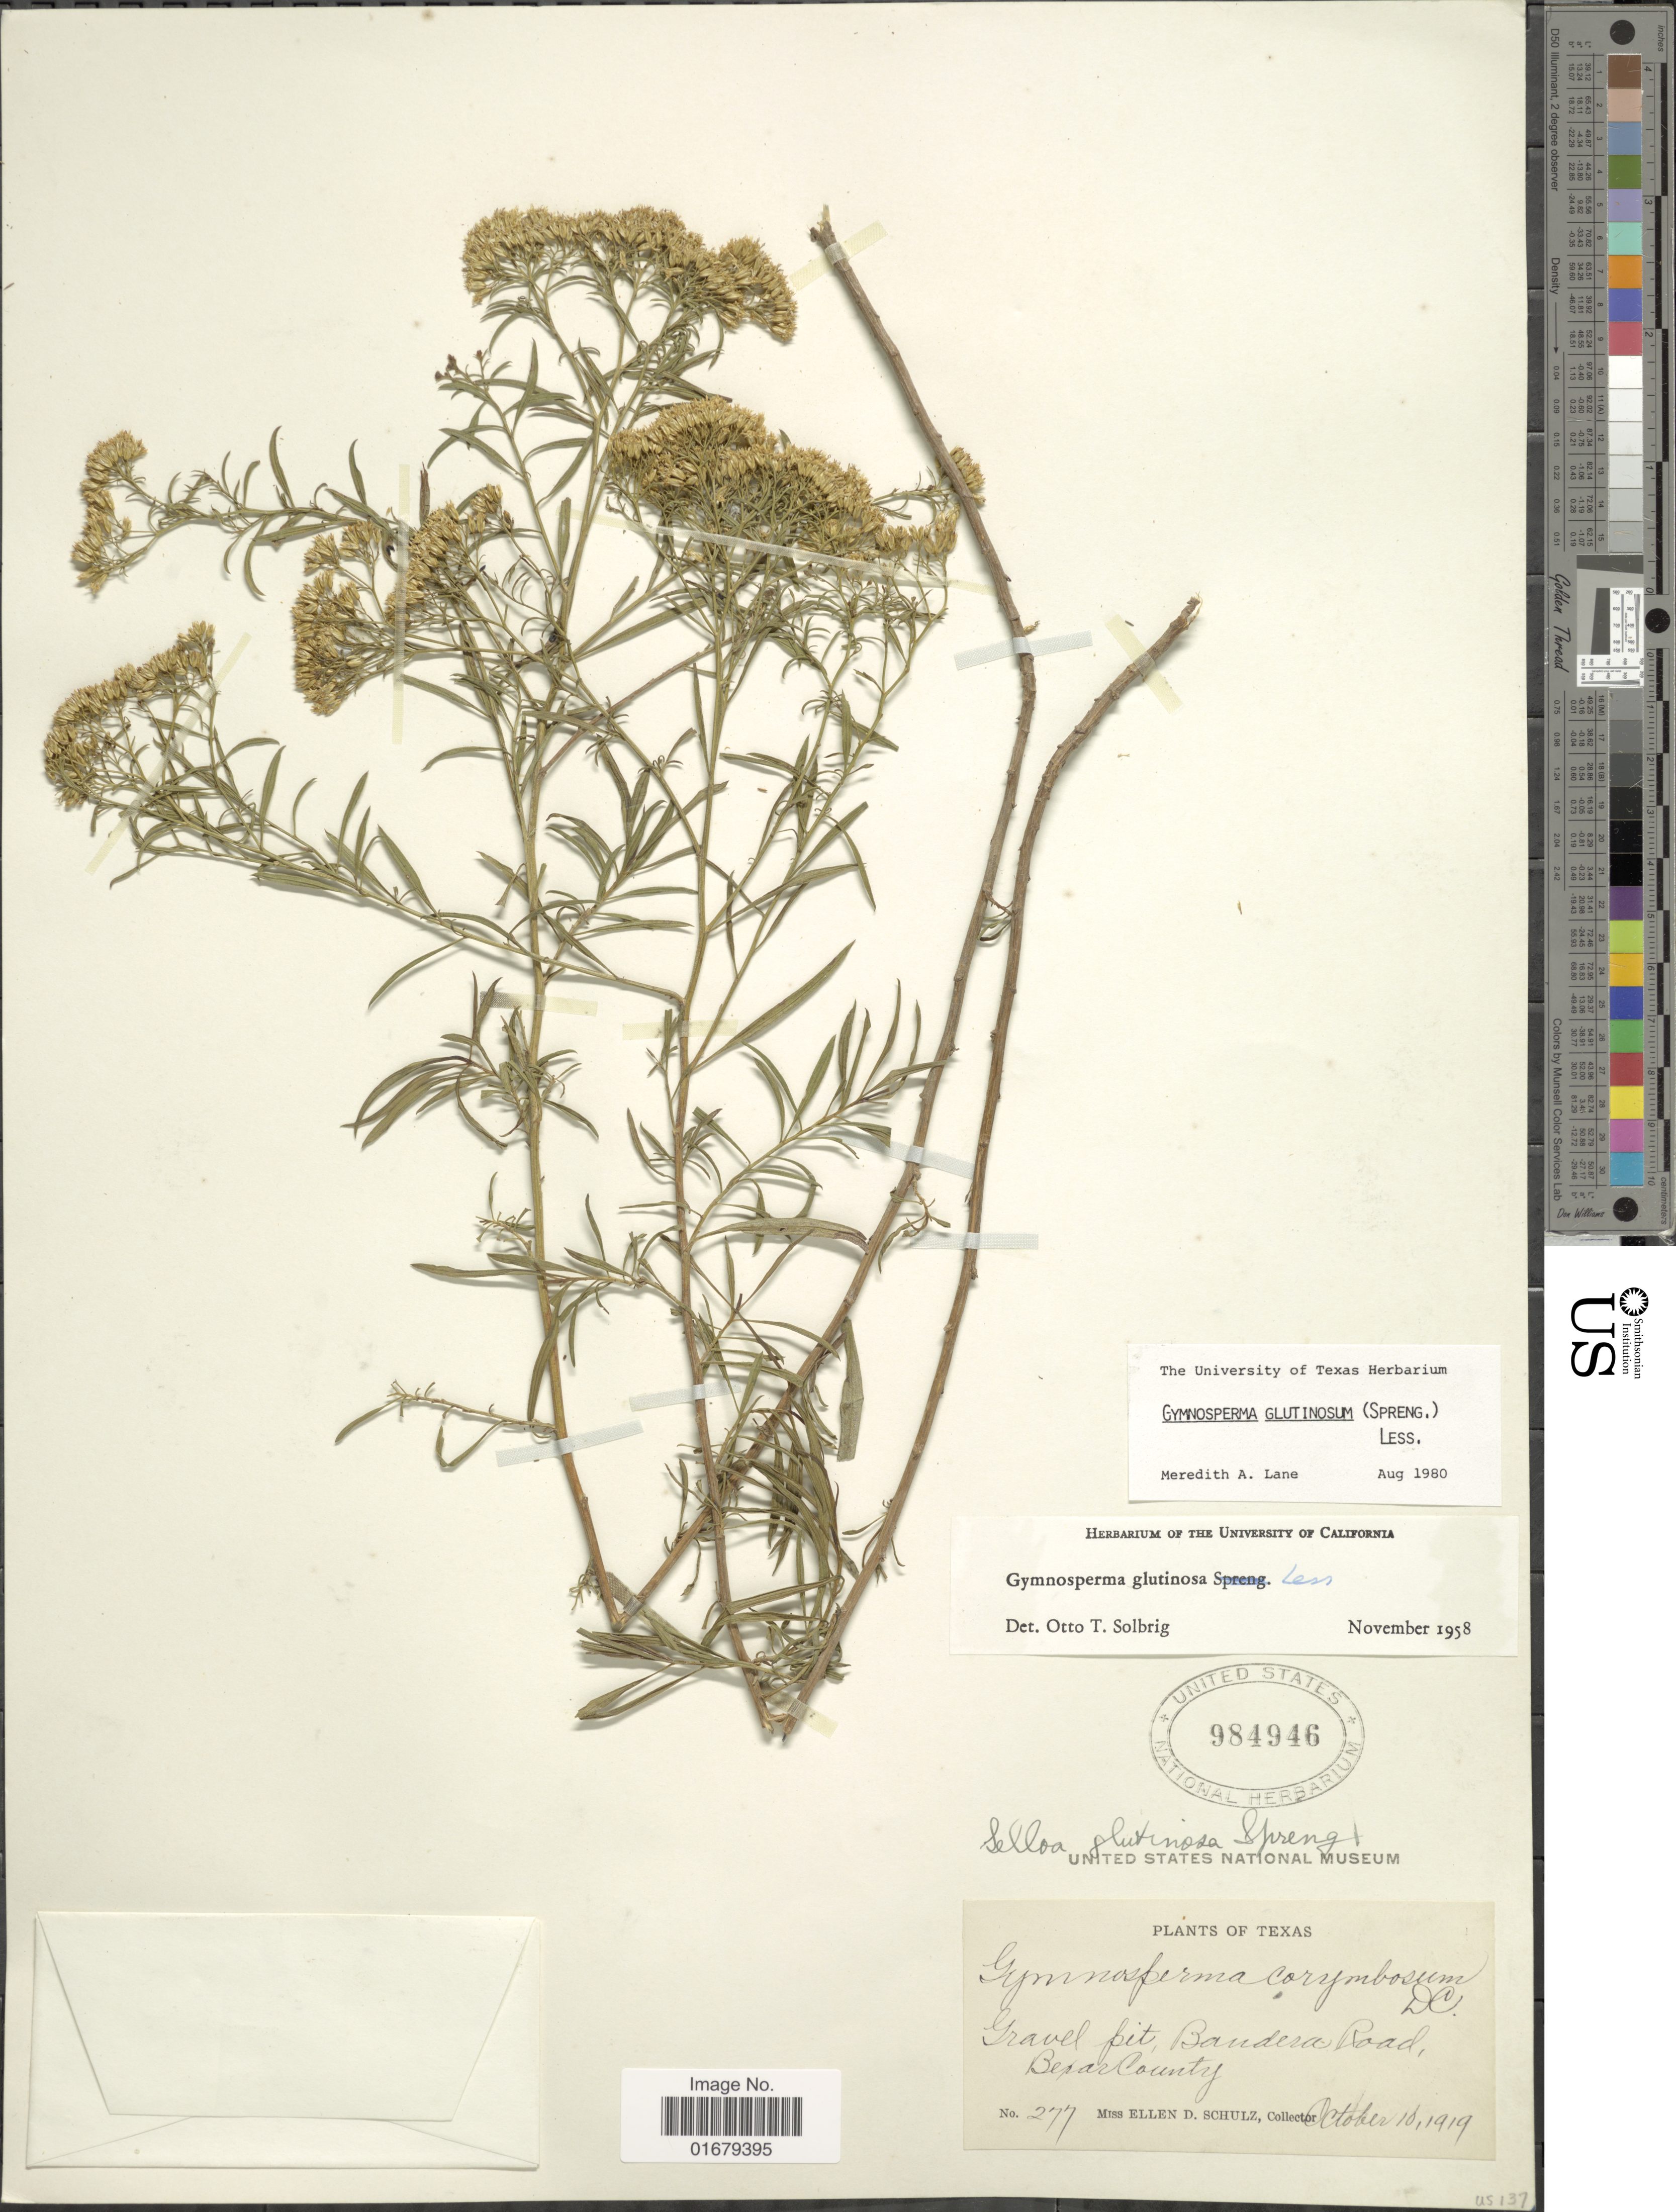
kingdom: Plantae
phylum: Tracheophyta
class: Magnoliopsida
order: Asterales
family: Asteraceae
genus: Gymnosperma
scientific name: Gymnosperma glutinosum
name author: (Spreng.) Less.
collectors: E. D. Schulz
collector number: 277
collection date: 1919-10-10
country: United States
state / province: Texas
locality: Gravel pit, Bandera Road, Besar County.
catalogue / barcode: US 984946